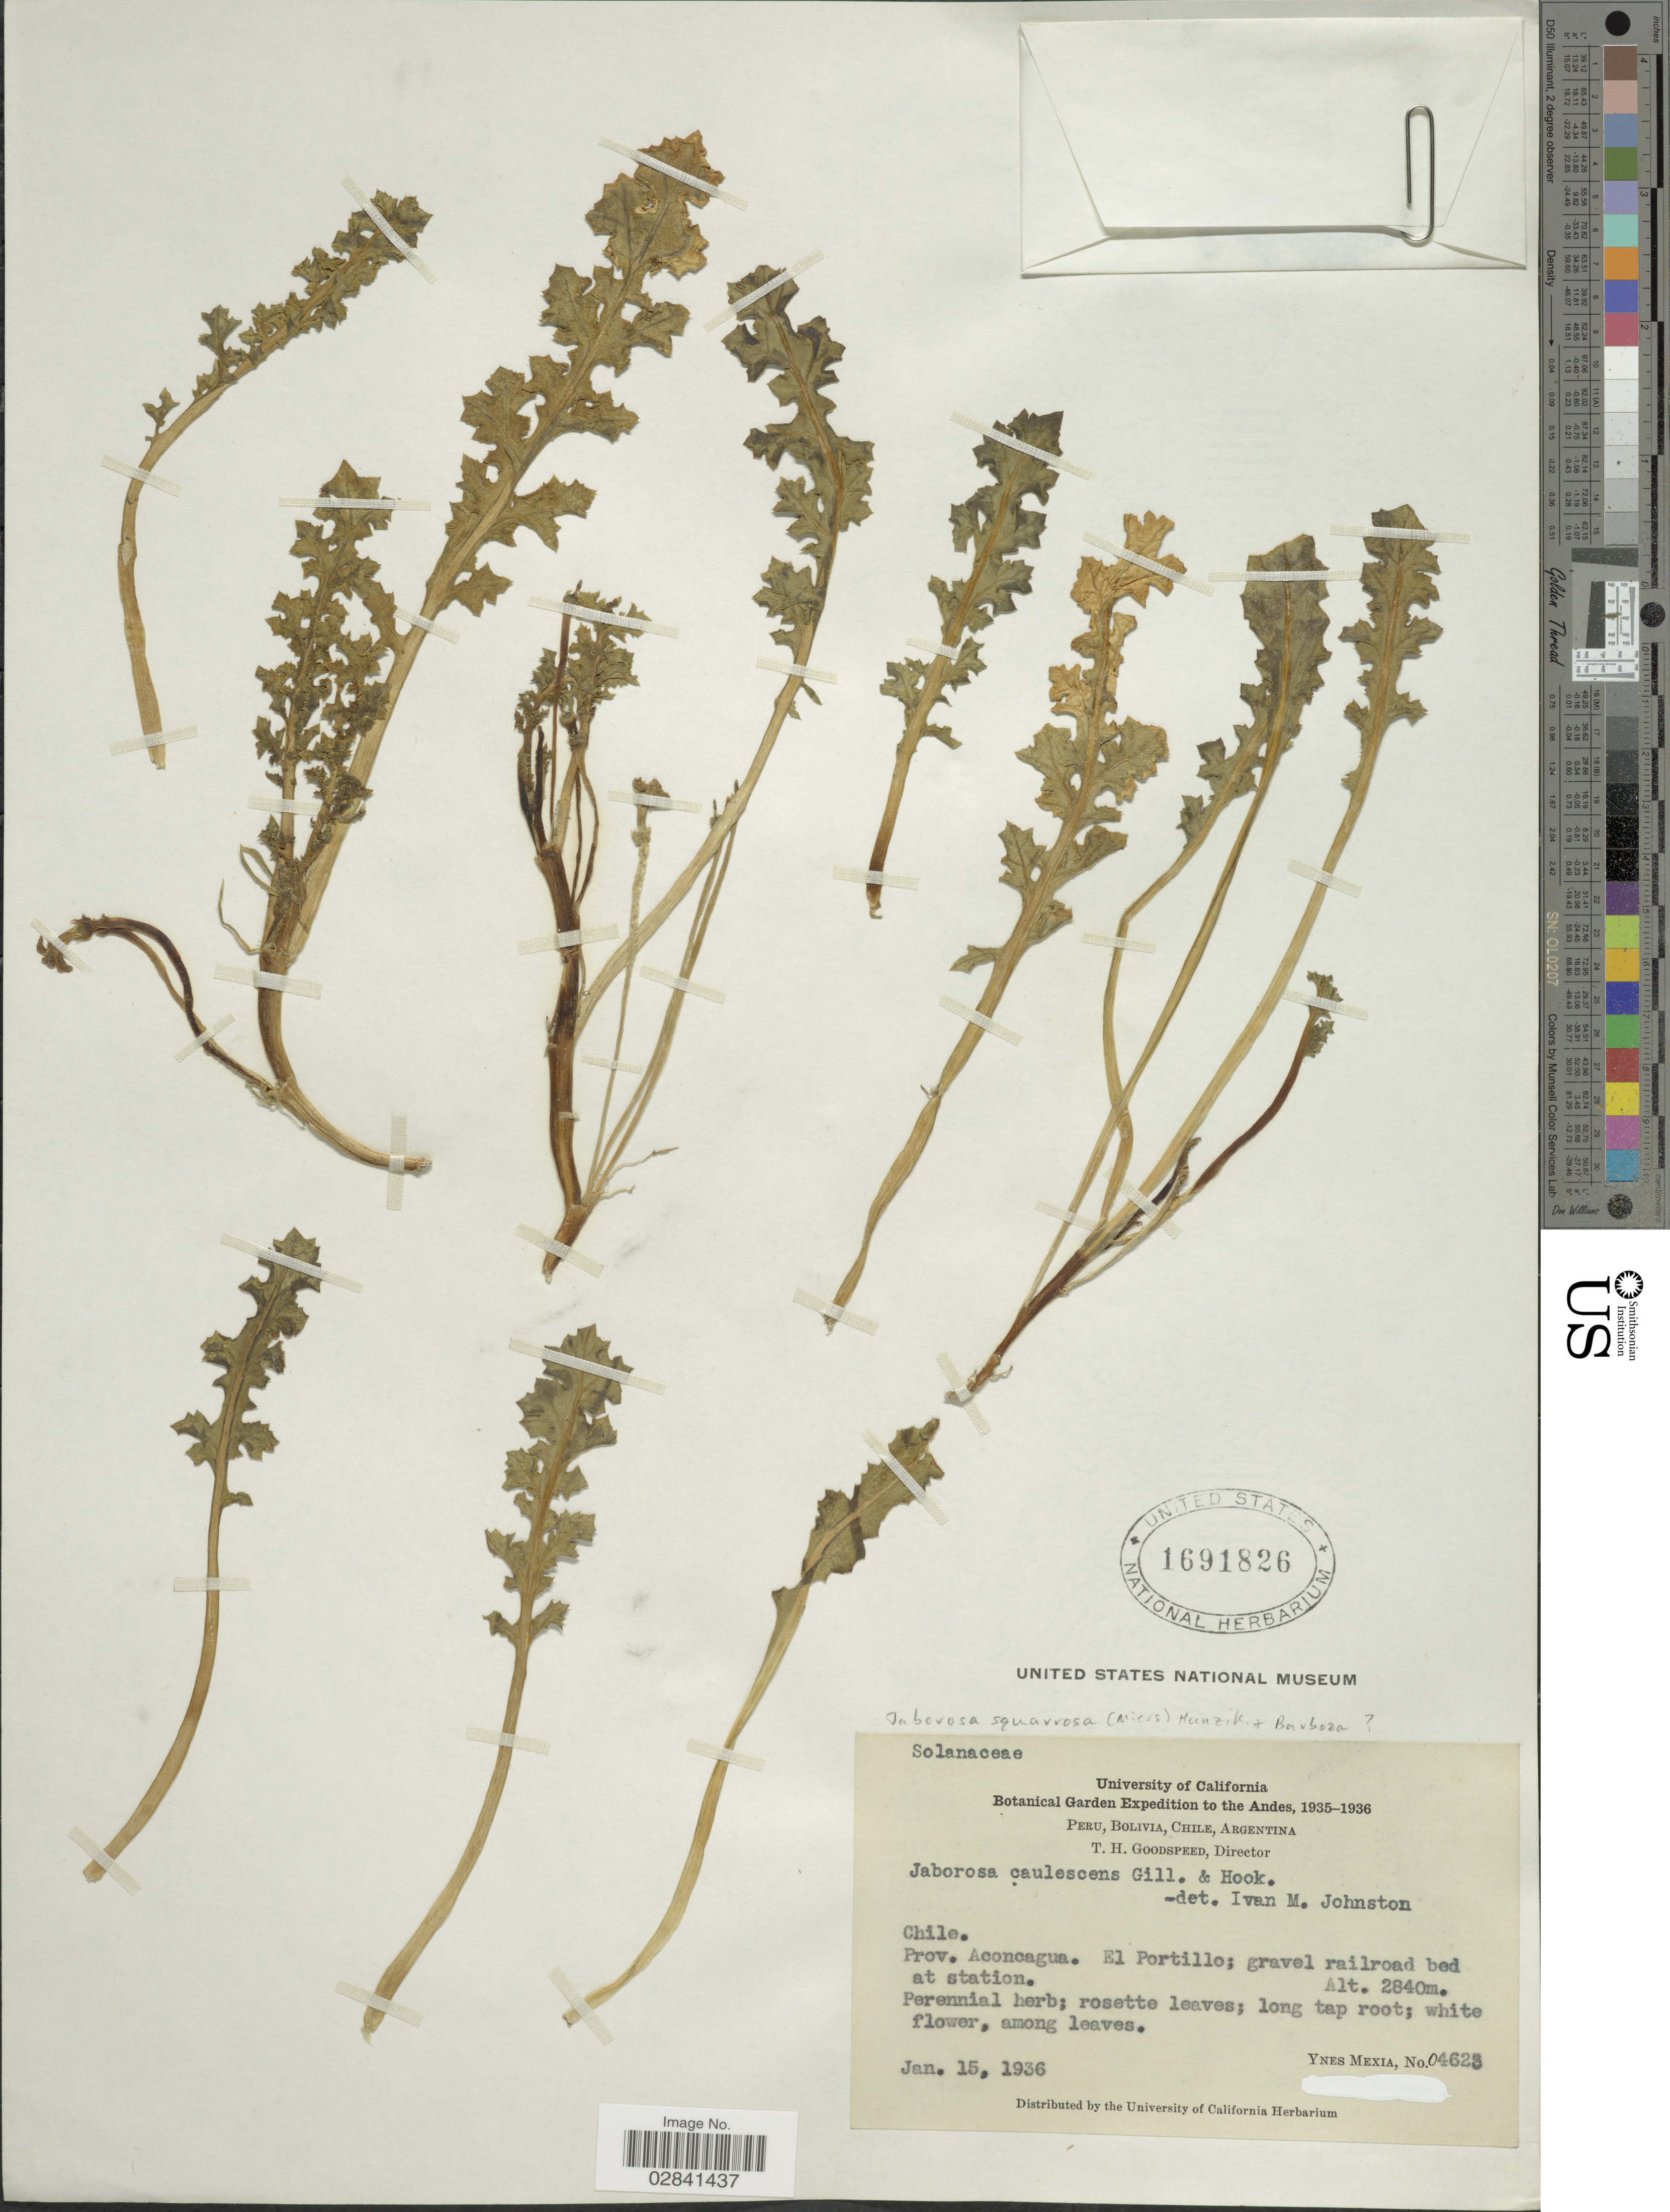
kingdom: Plantae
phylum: Tracheophyta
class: Magnoliopsida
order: Solanales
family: Solanaceae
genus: Jaborosa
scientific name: Jaborosa squarrosa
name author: (Miers) Hunz. & Barboza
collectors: Y. Mexia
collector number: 04623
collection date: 1936-01-15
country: Chile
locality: The Andes. Prov. Aconcagua. El Portillo; gravel railroad bed at station.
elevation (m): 2840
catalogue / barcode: US 1691826